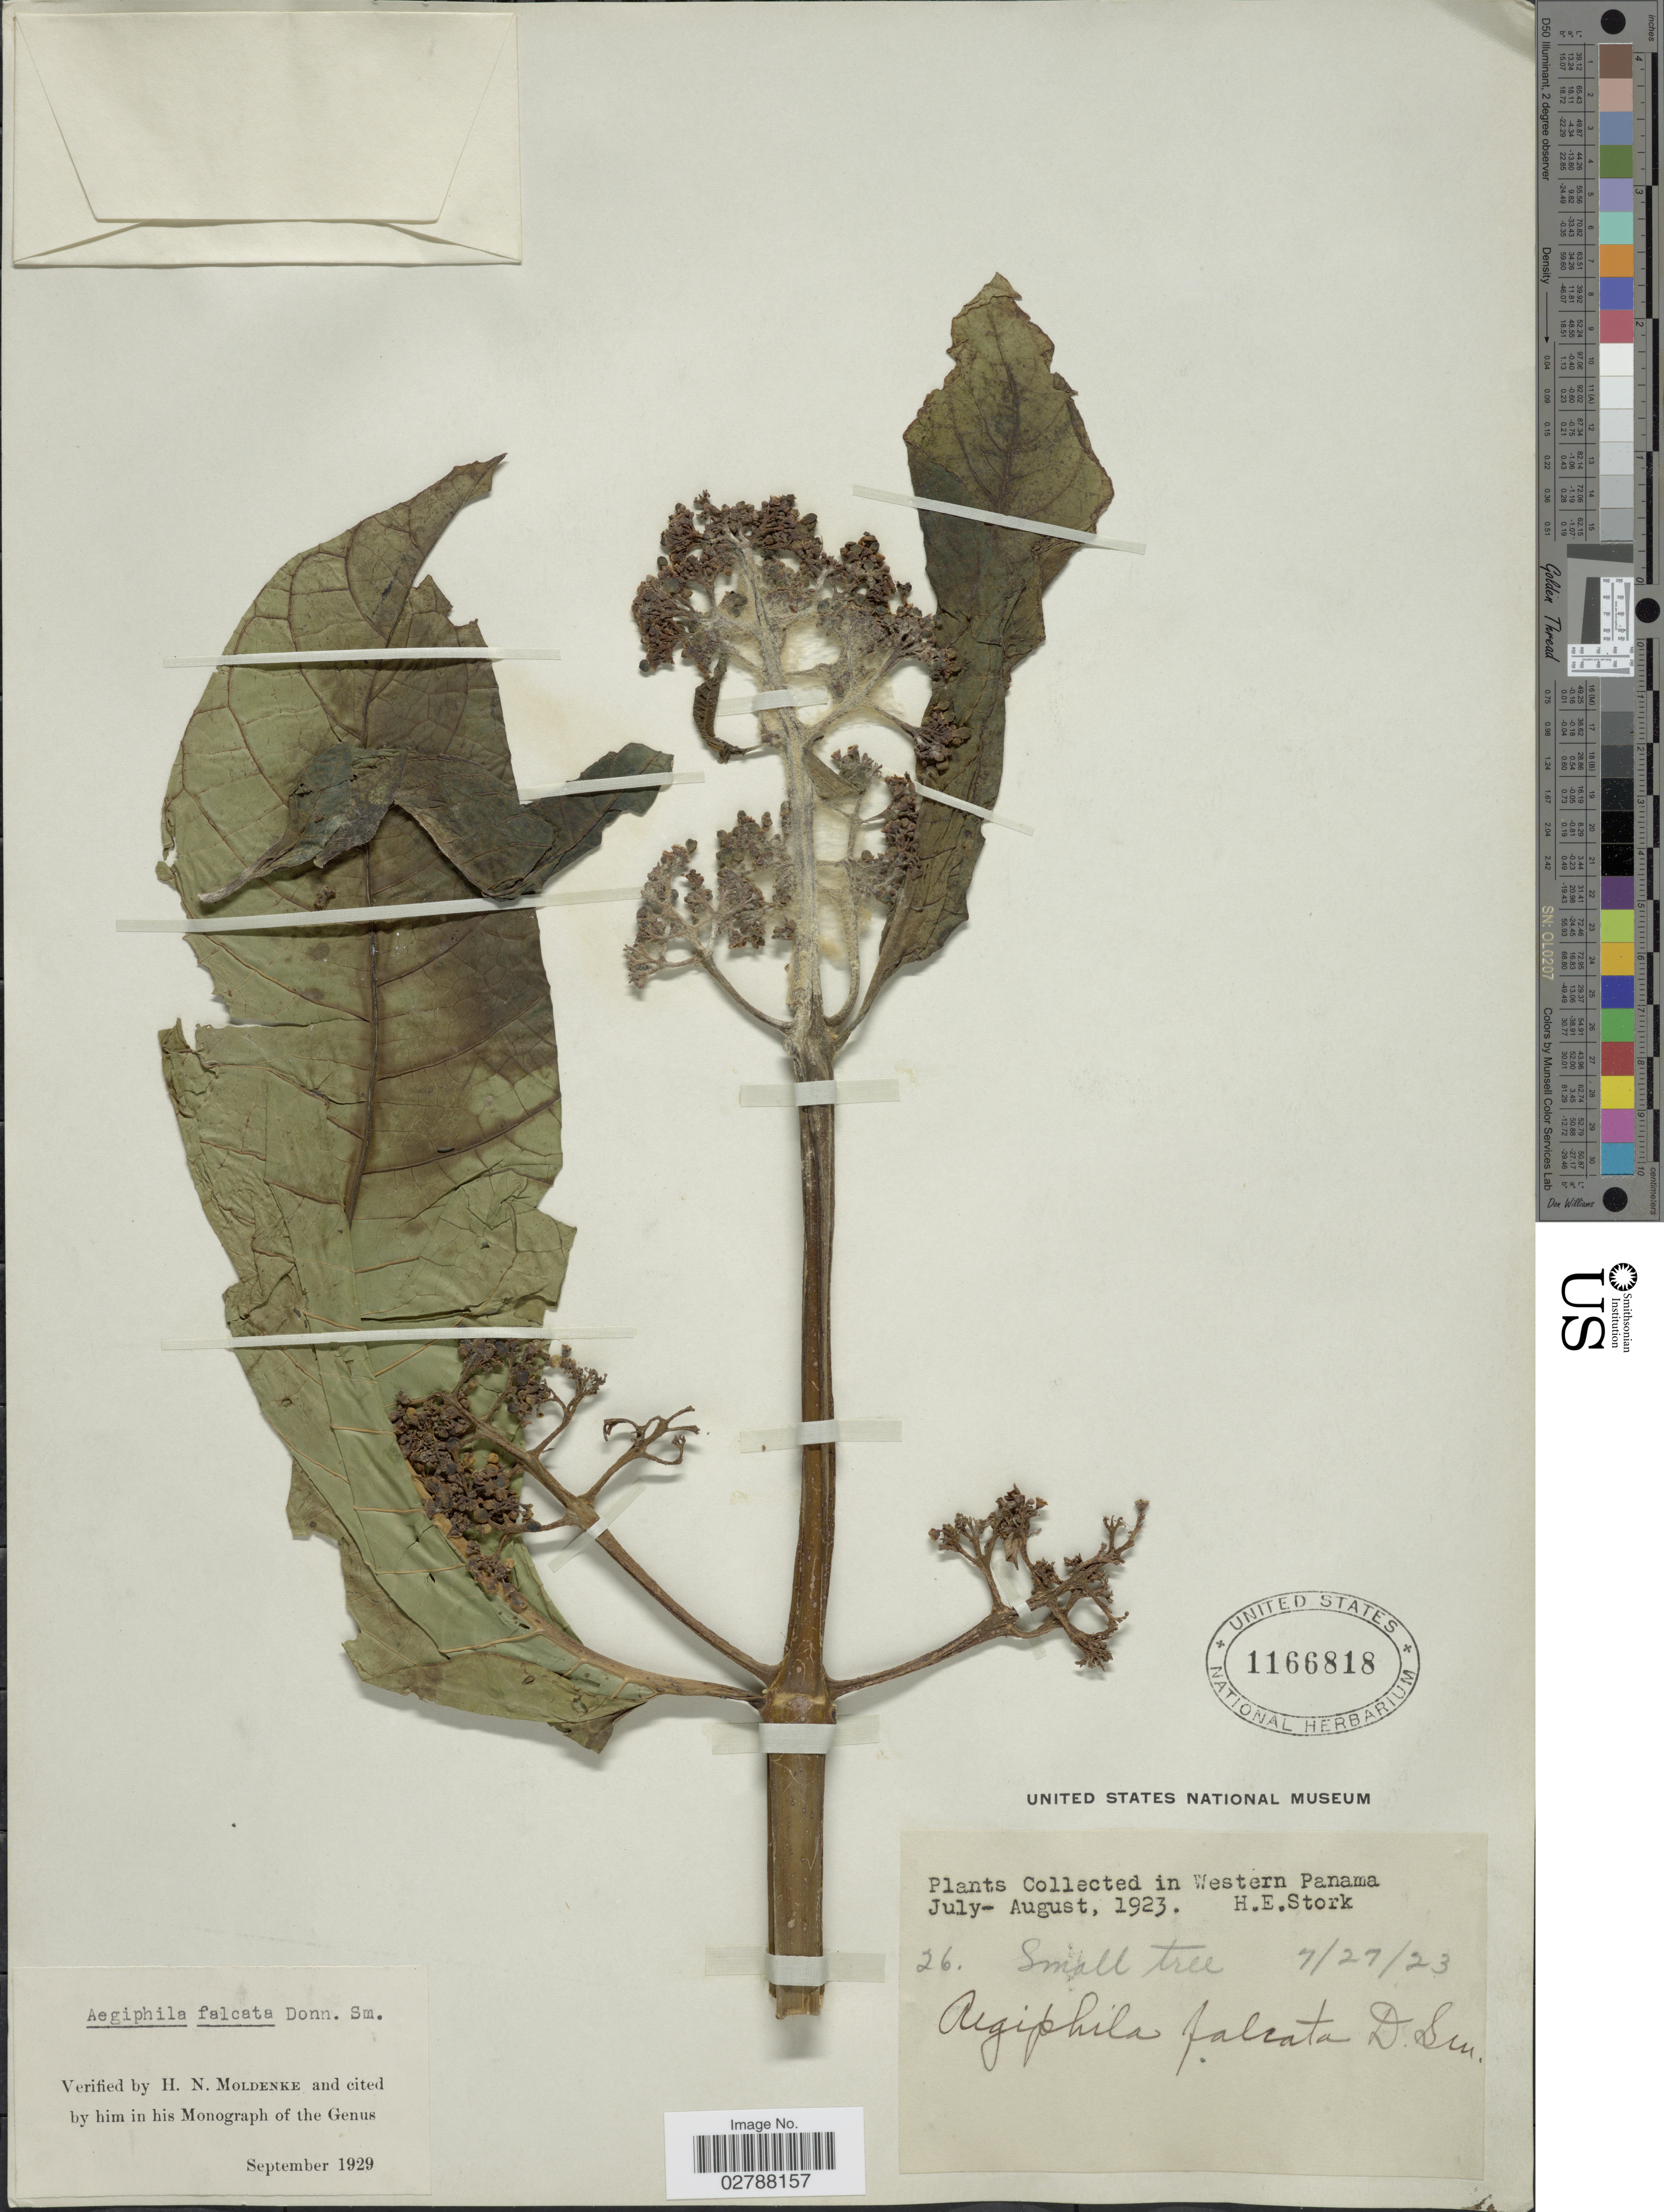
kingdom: Plantae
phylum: Tracheophyta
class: Magnoliopsida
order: Lamiales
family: Lamiaceae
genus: Aegiphila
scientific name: Aegiphila falcata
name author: Donn. Sm.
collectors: H. E. Stork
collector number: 26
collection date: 1923-07-27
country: Panama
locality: Western Panama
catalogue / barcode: US 1166818